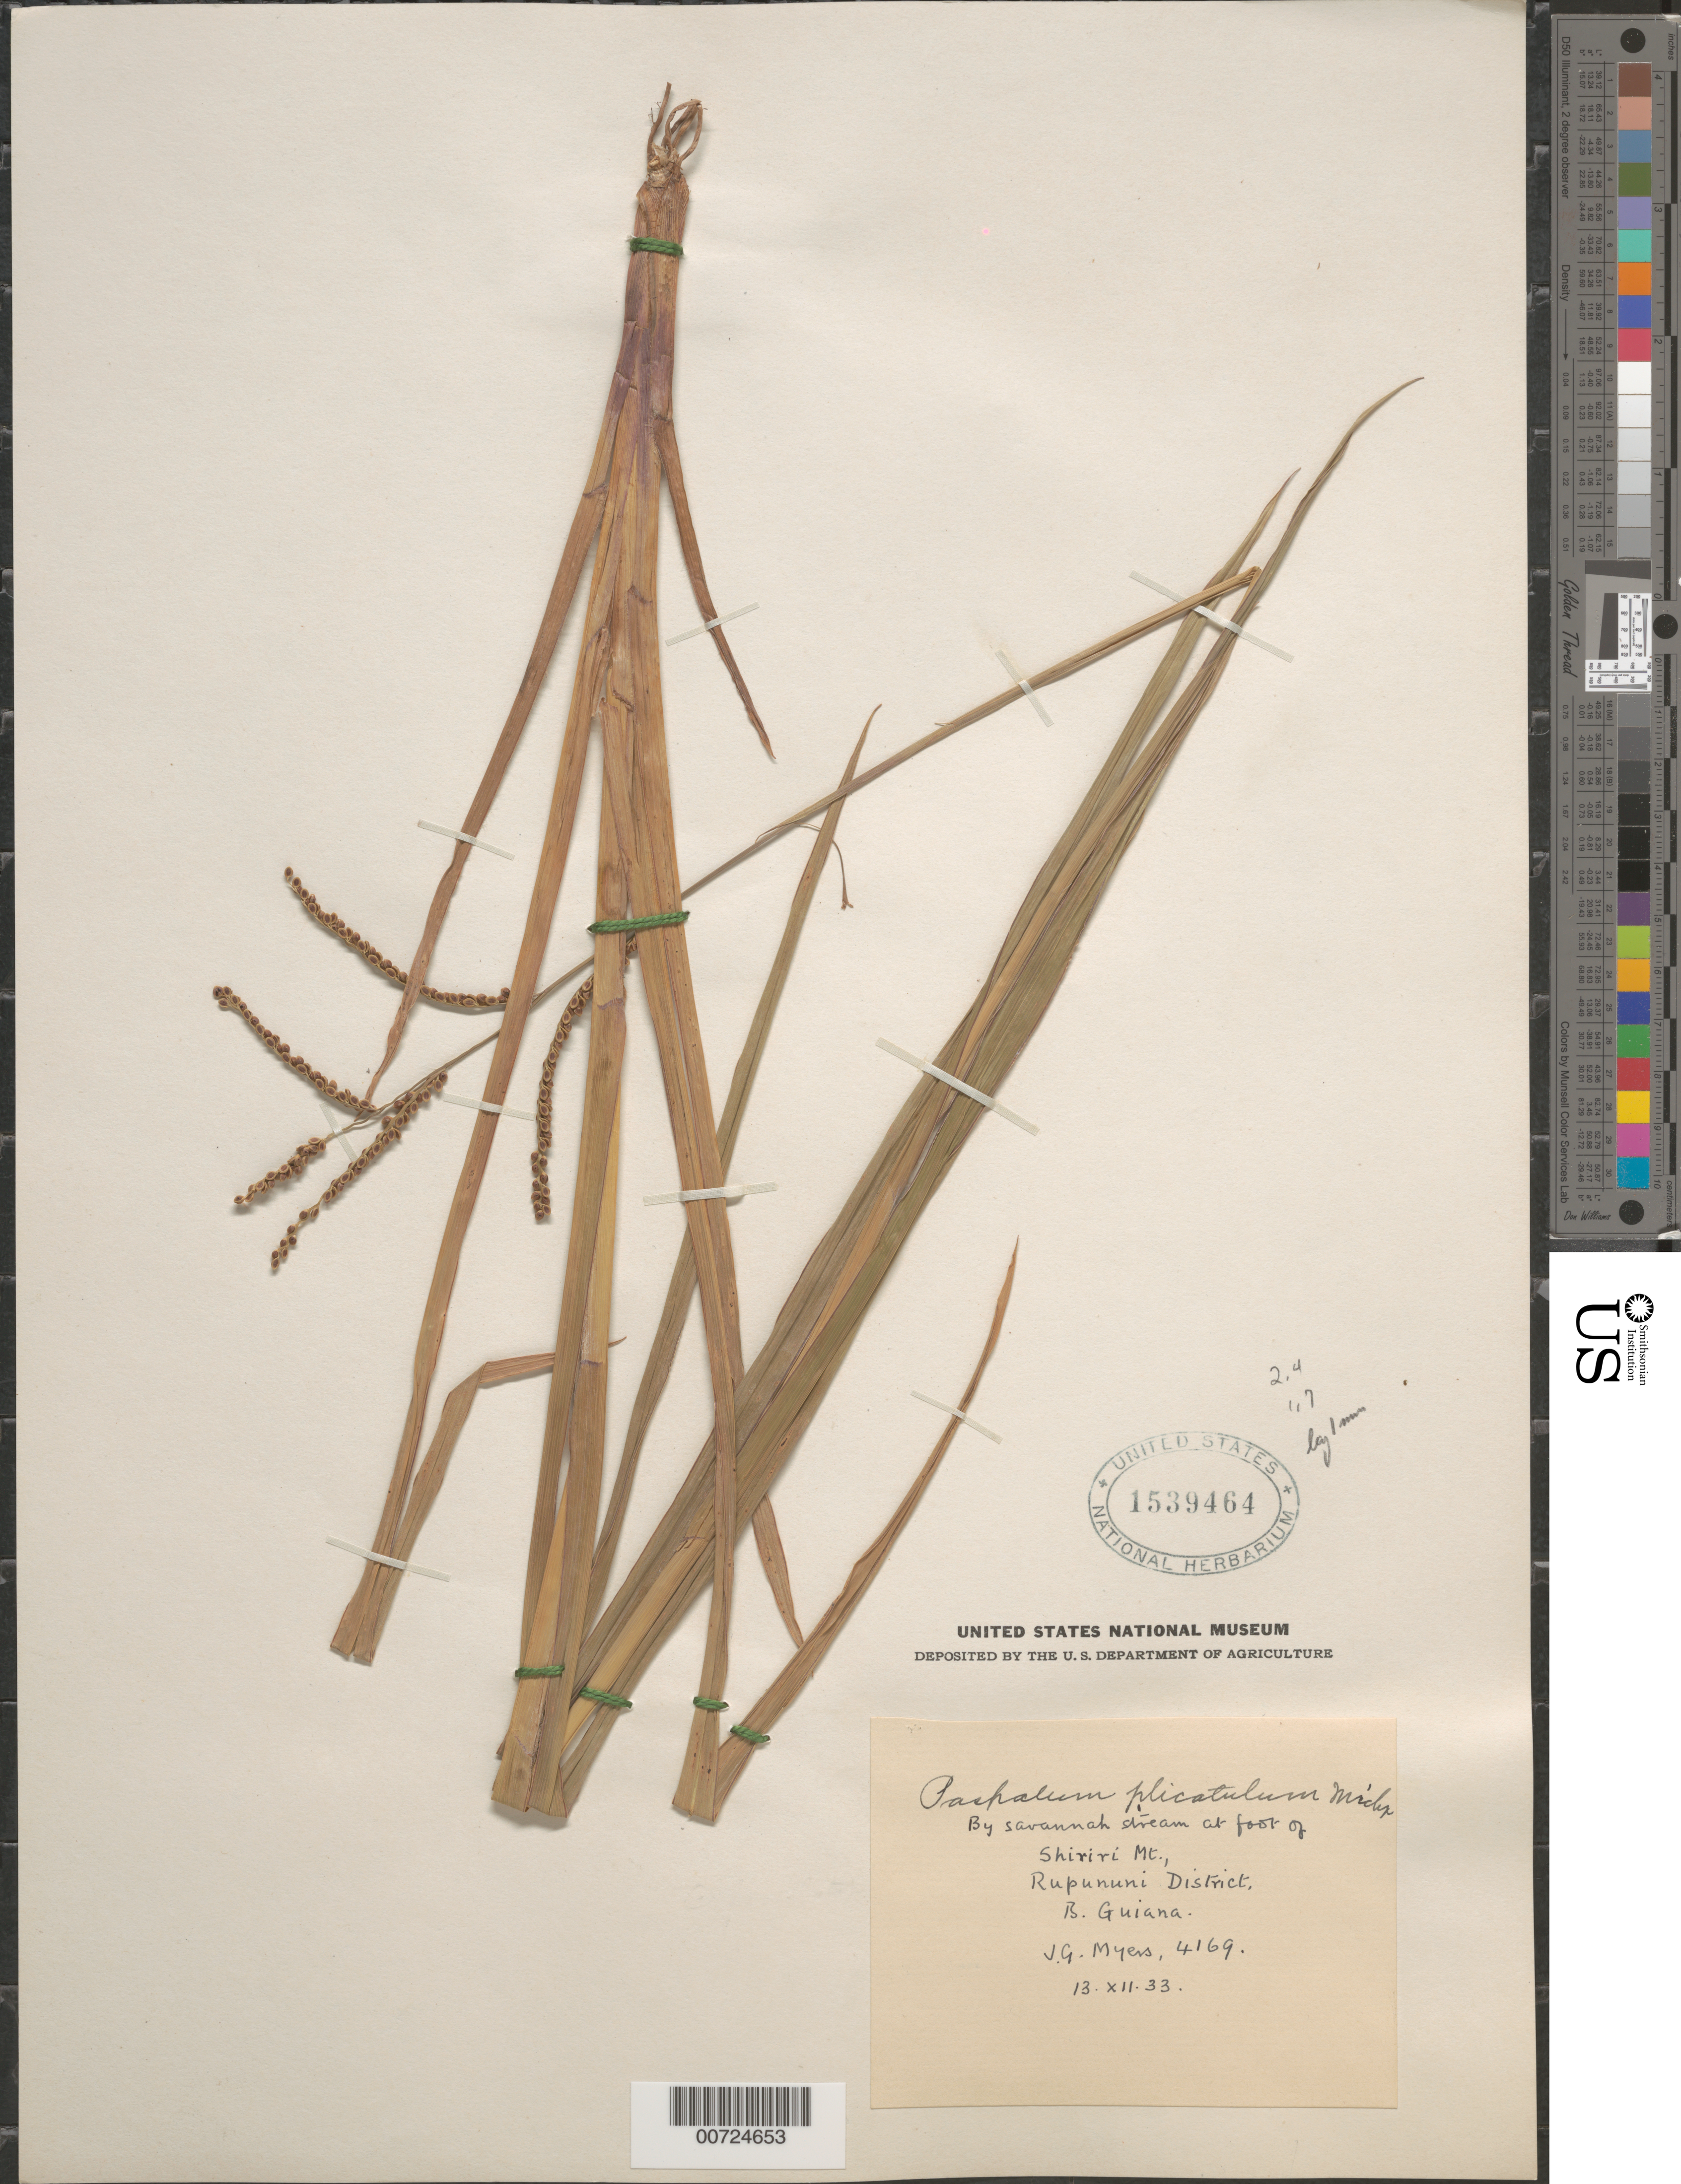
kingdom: Plantae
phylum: Tracheophyta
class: Liliopsida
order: Poales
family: Poaceae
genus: Paspalum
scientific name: Paspalum plicatulum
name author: Michx.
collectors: J. Myers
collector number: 4169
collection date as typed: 13-Dec-33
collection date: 1933-12-13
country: Guyana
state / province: U. Takutu-U. Essequibo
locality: Shiriri Mt., Rupununi Dist.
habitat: By savanna stream at foot of Shiriri Mt.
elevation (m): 396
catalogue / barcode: US 1539464